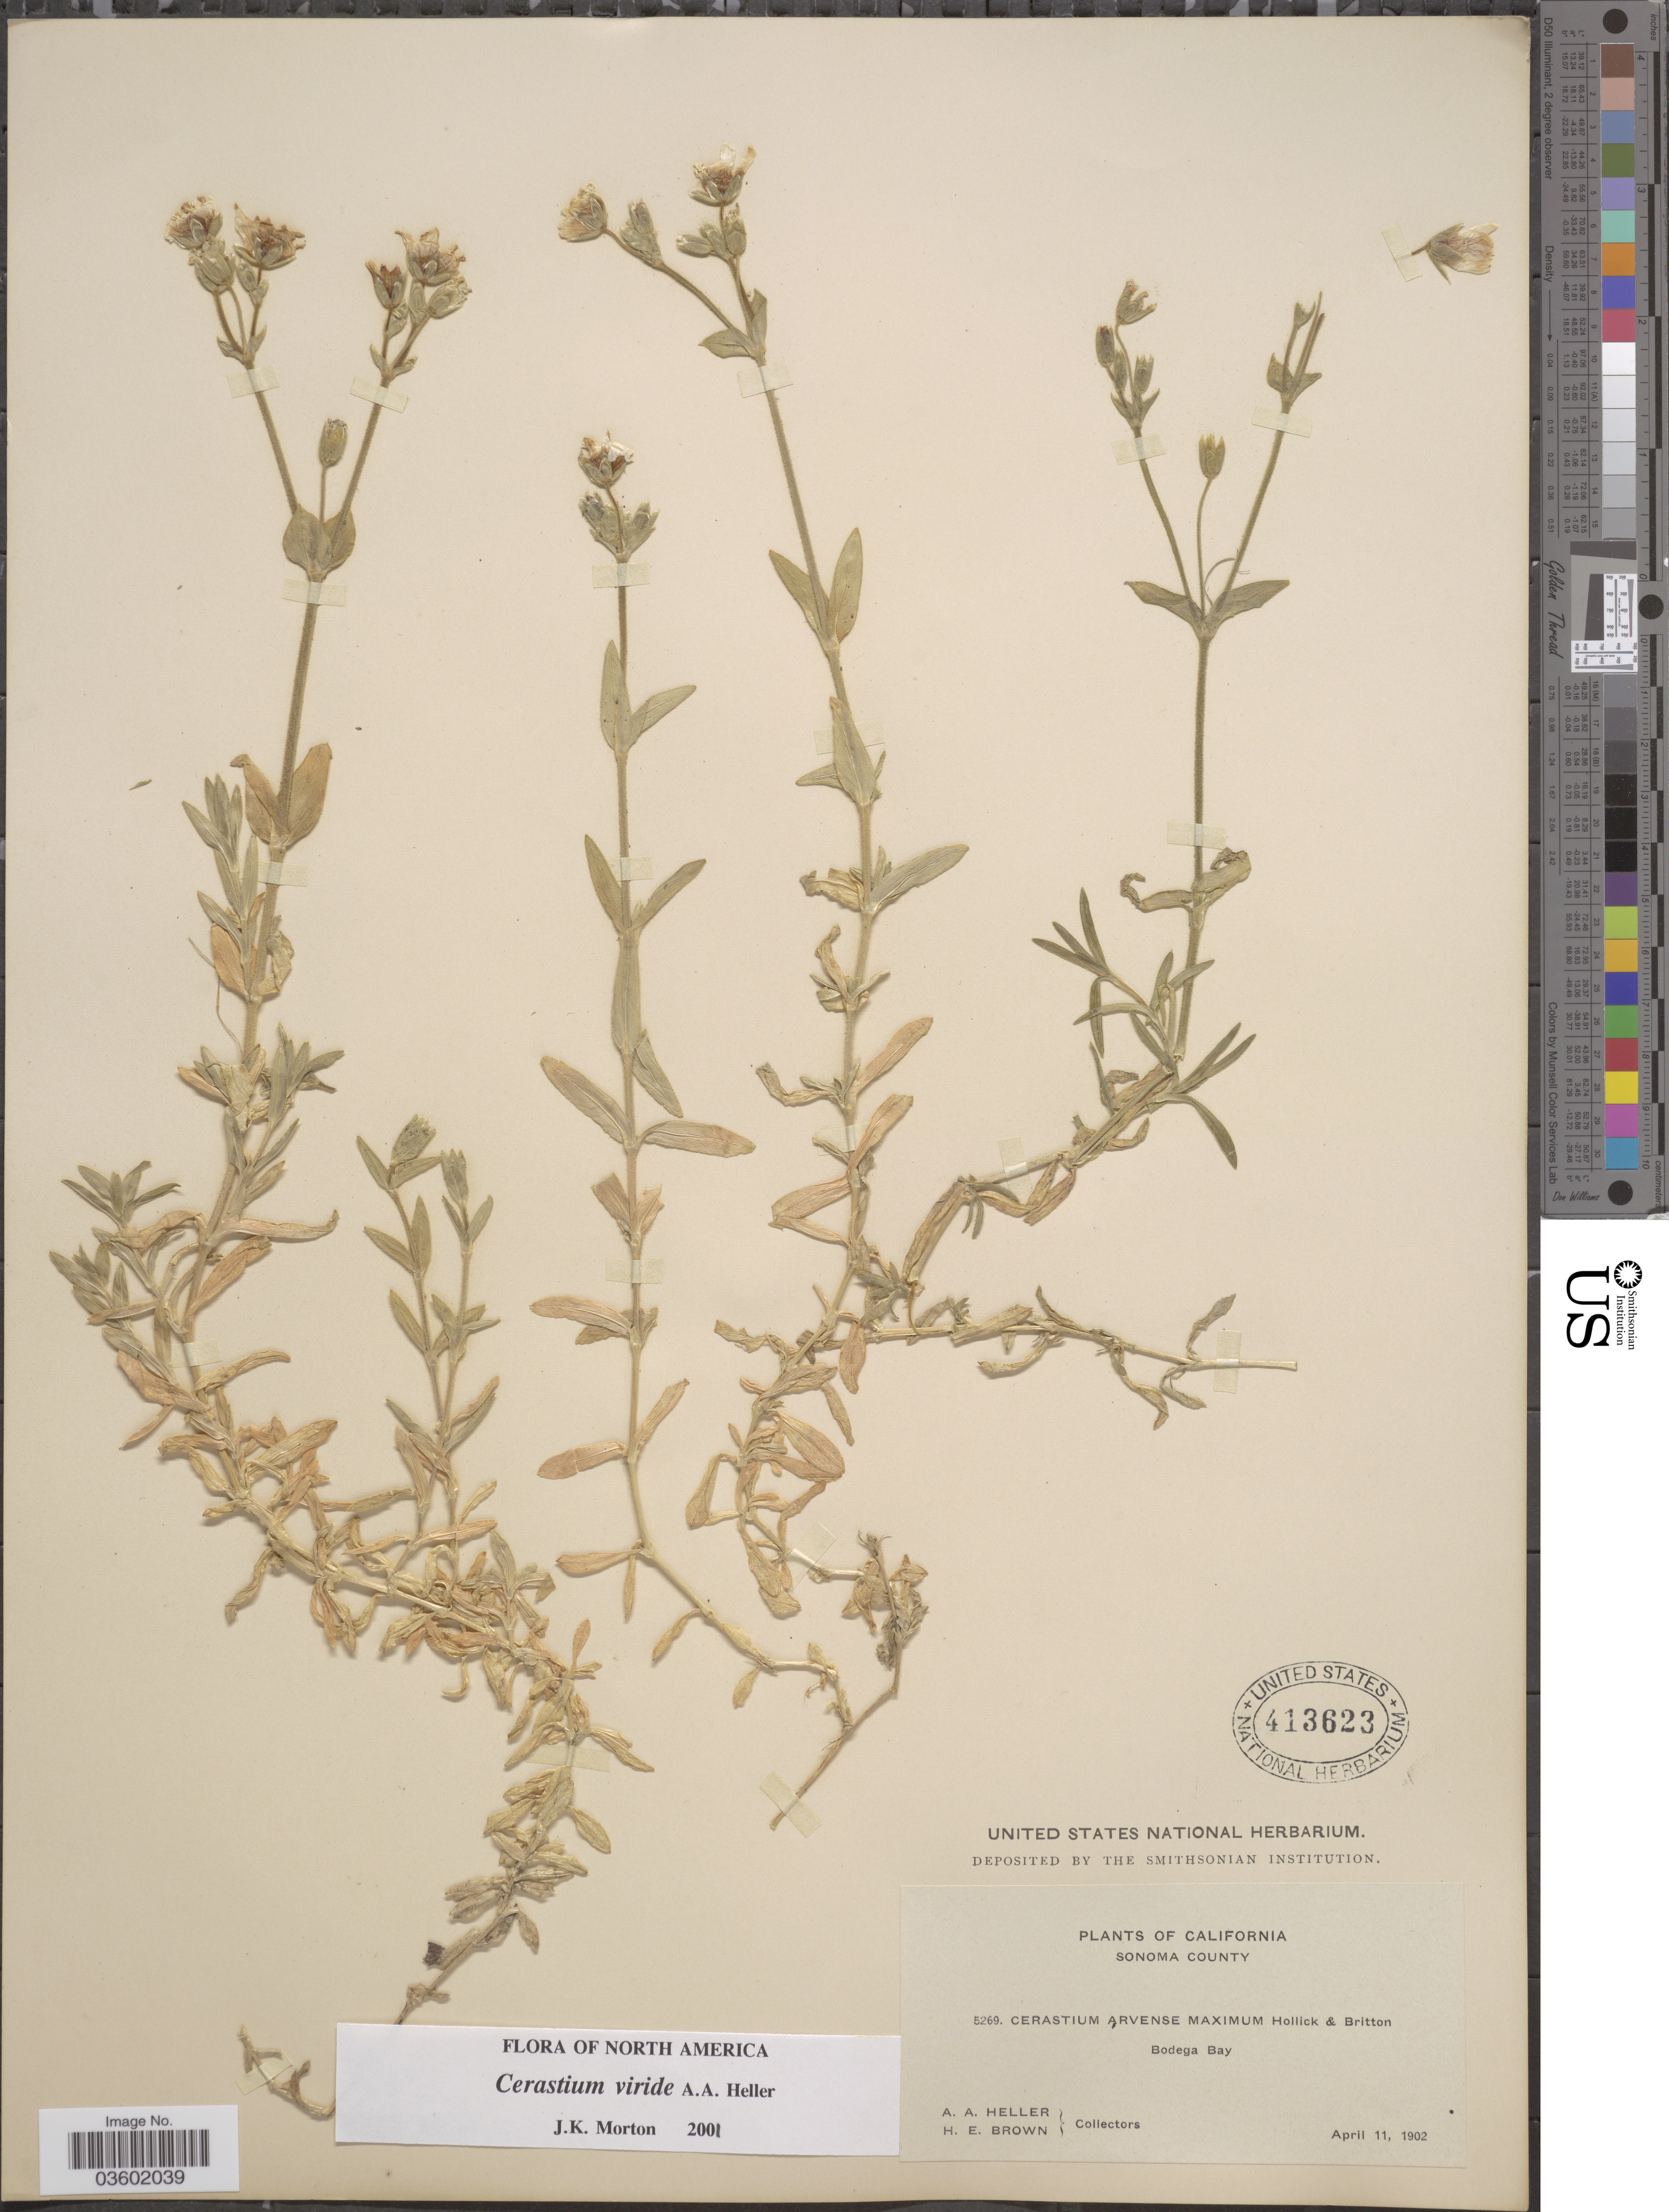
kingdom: Plantae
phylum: Tracheophyta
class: Magnoliopsida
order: Caryophyllales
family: Caryophyllaceae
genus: Cerastium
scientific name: Cerastium viride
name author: A. Heller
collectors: A. A. Heller & H. E. Brown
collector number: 5269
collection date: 1902-04-11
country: United States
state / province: California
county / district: Sonoma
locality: Sonoma County. Bodega Bay.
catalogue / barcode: US 413623